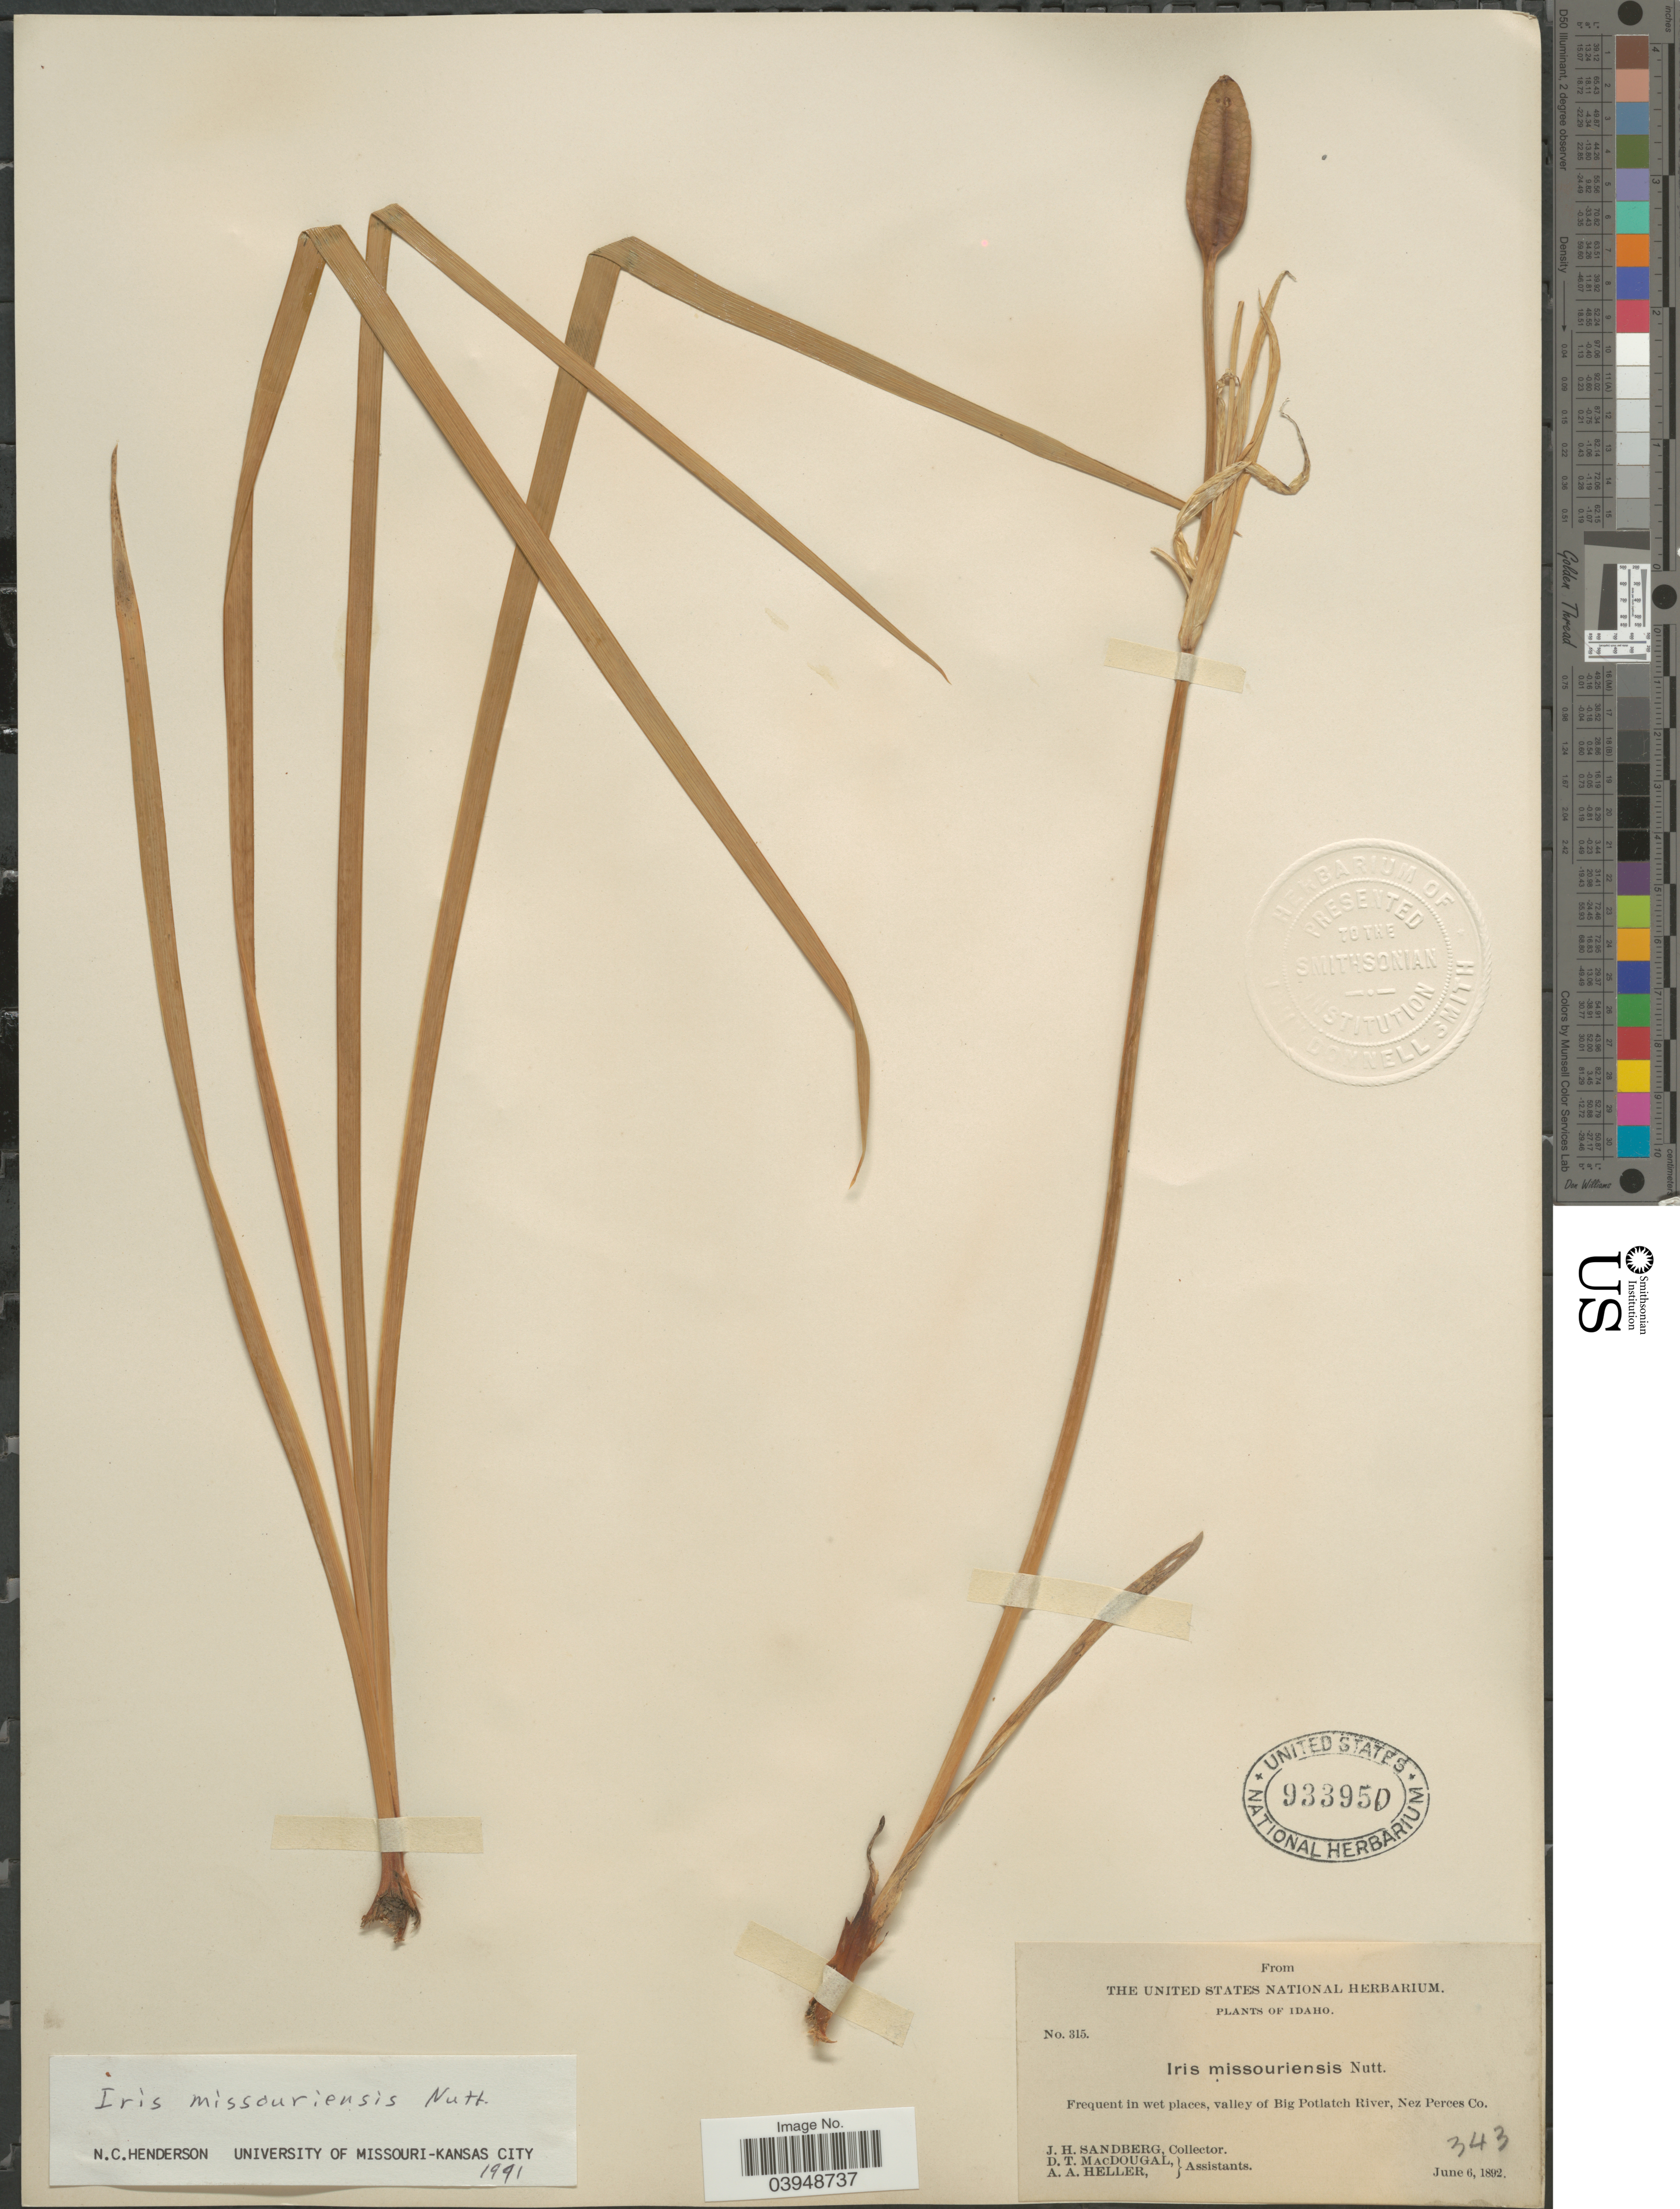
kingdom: Plantae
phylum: Tracheophyta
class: Liliopsida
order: Asparagales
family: Iridaceae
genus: Iris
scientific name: Iris missouriensis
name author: Nutt.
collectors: J. H. Sandberg, D. T. MacDougal & A. A. Heller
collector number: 315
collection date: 1892-06-06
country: United States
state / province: Idaho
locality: Frequent in wet places, valley of Big Potlatch River, Nez Perces Co.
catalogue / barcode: US 933950